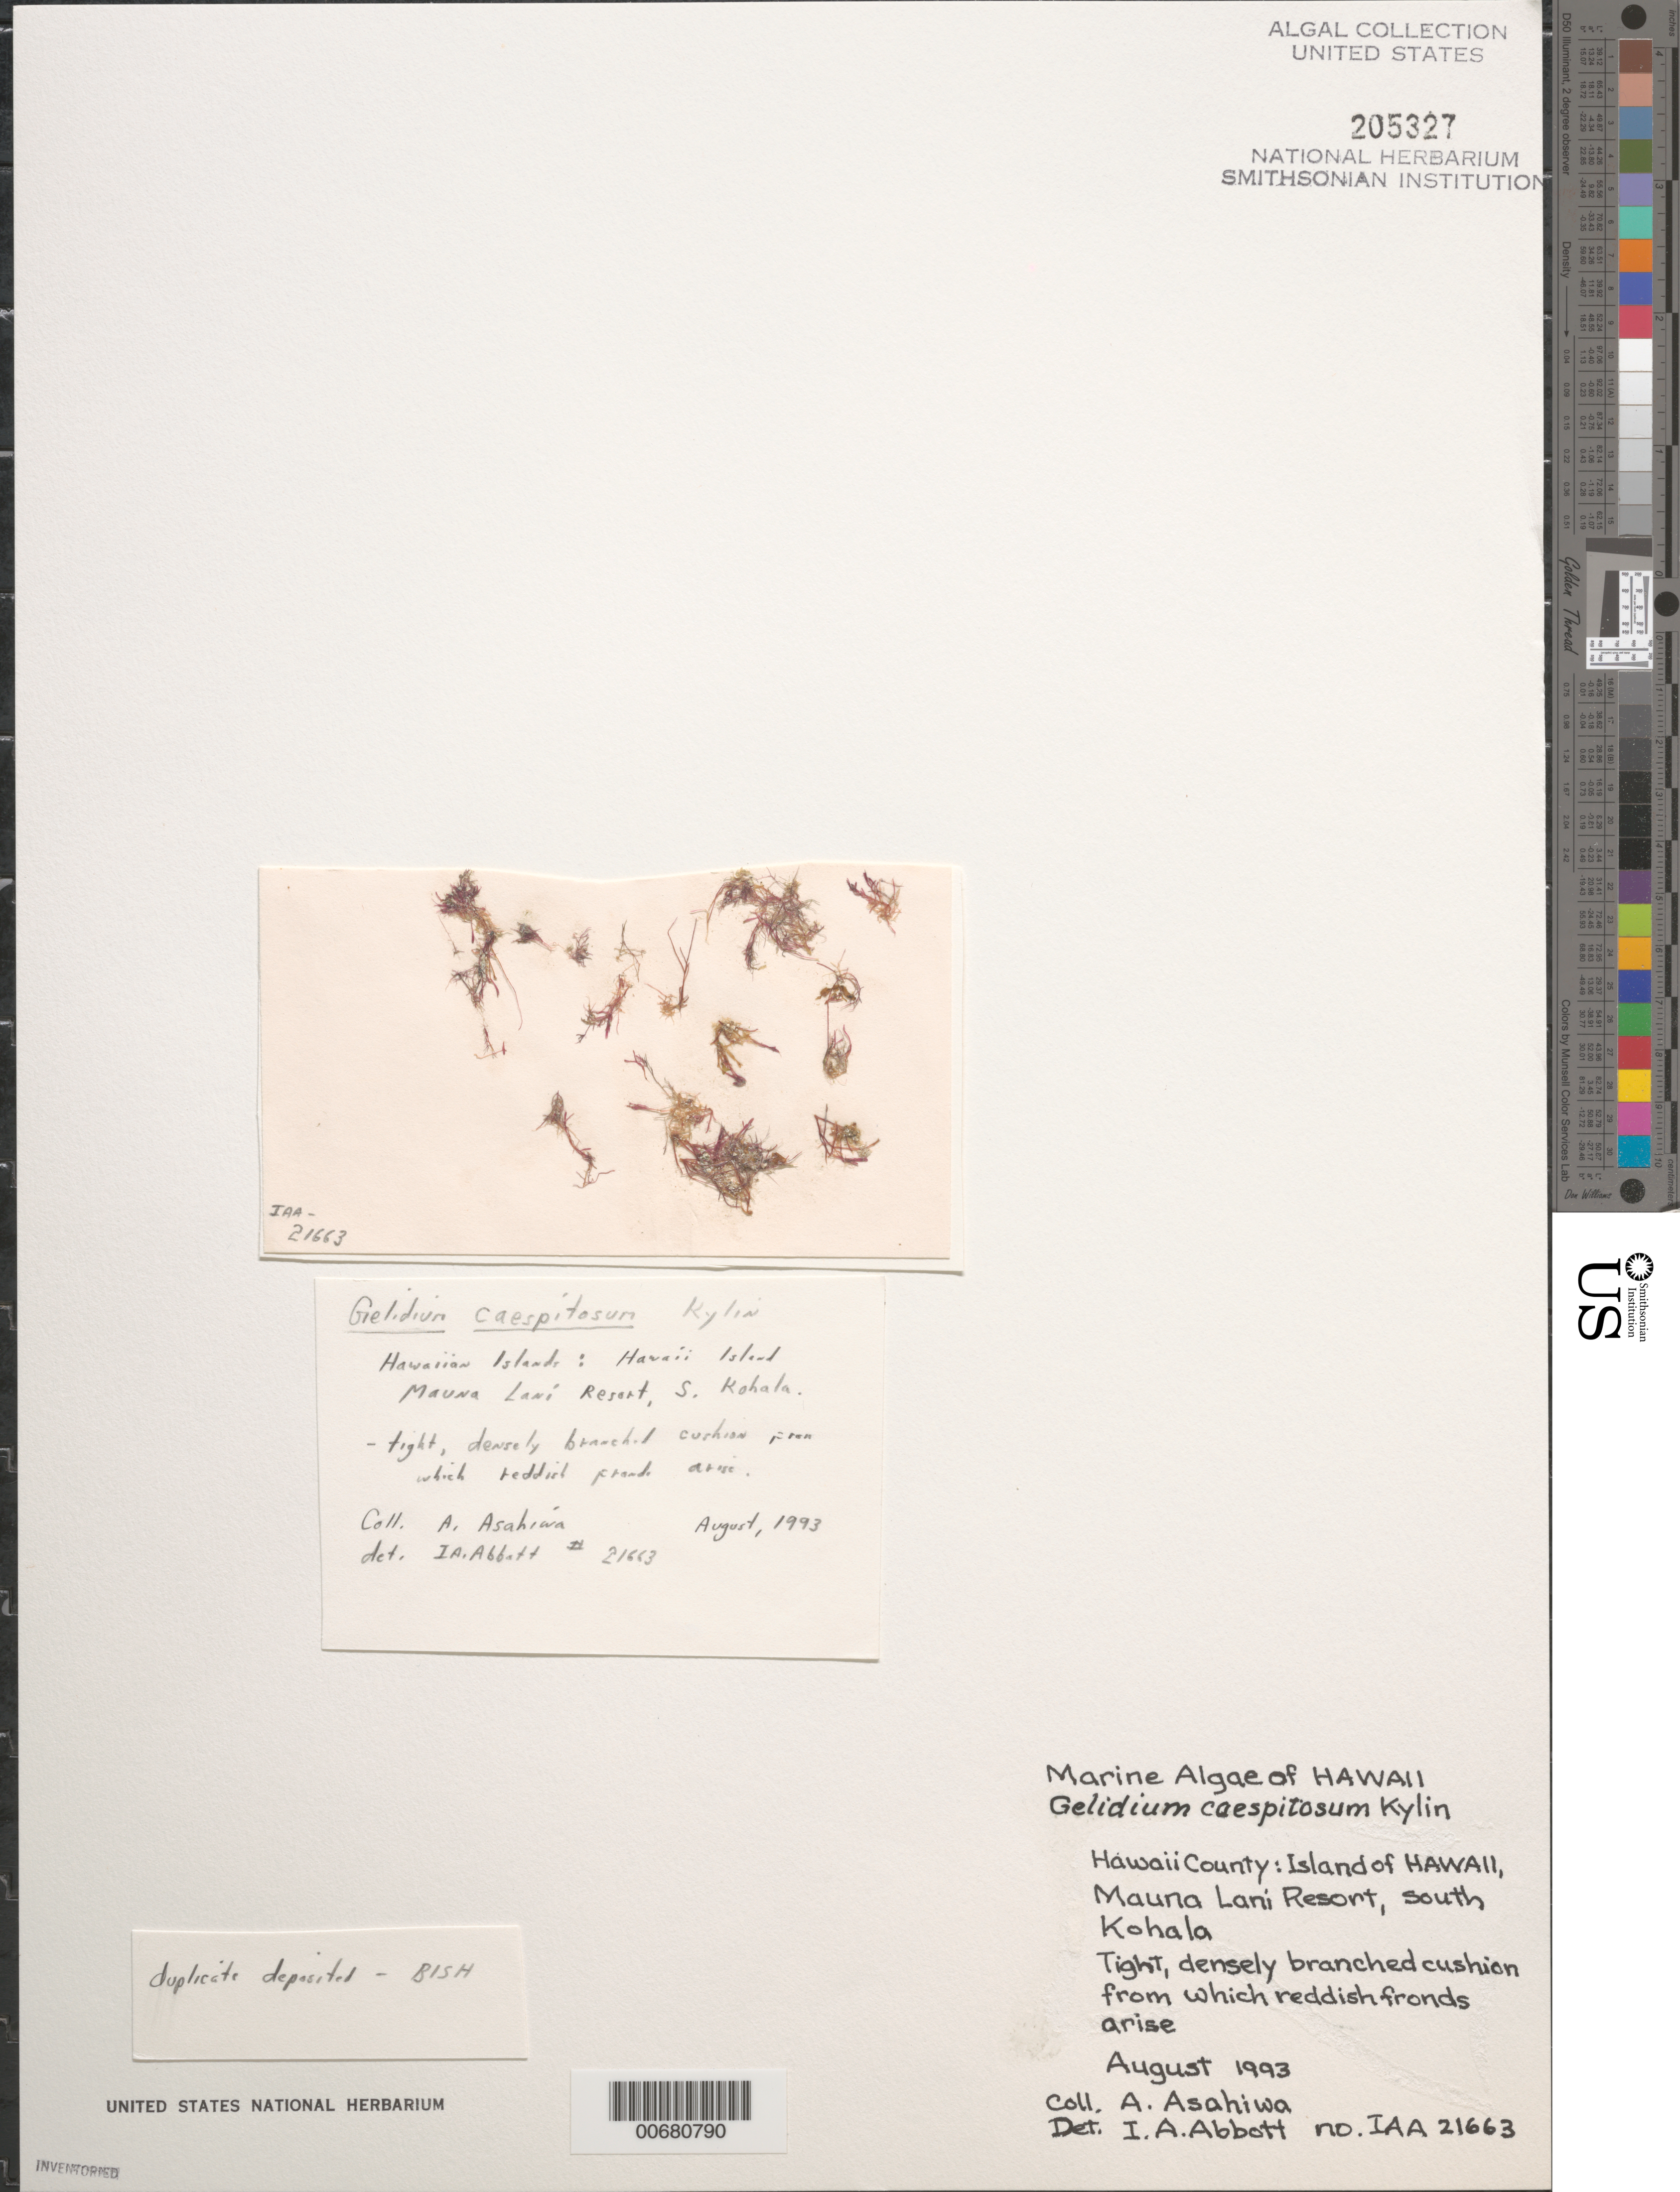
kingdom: Plantae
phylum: Rhodophyta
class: Florideophyceae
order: Gelidiales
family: Pterocladiaceae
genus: Pterocladiella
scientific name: Pterocladiella caespitosa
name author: (Kylin) Santelices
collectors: A. Asahiwa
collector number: IAA 21663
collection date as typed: Aug 1993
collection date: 1993-08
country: United States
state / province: Hawaii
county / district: Hawaii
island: Hawaii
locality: Mauna Lani Resort, south Kohala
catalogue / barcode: US 205327